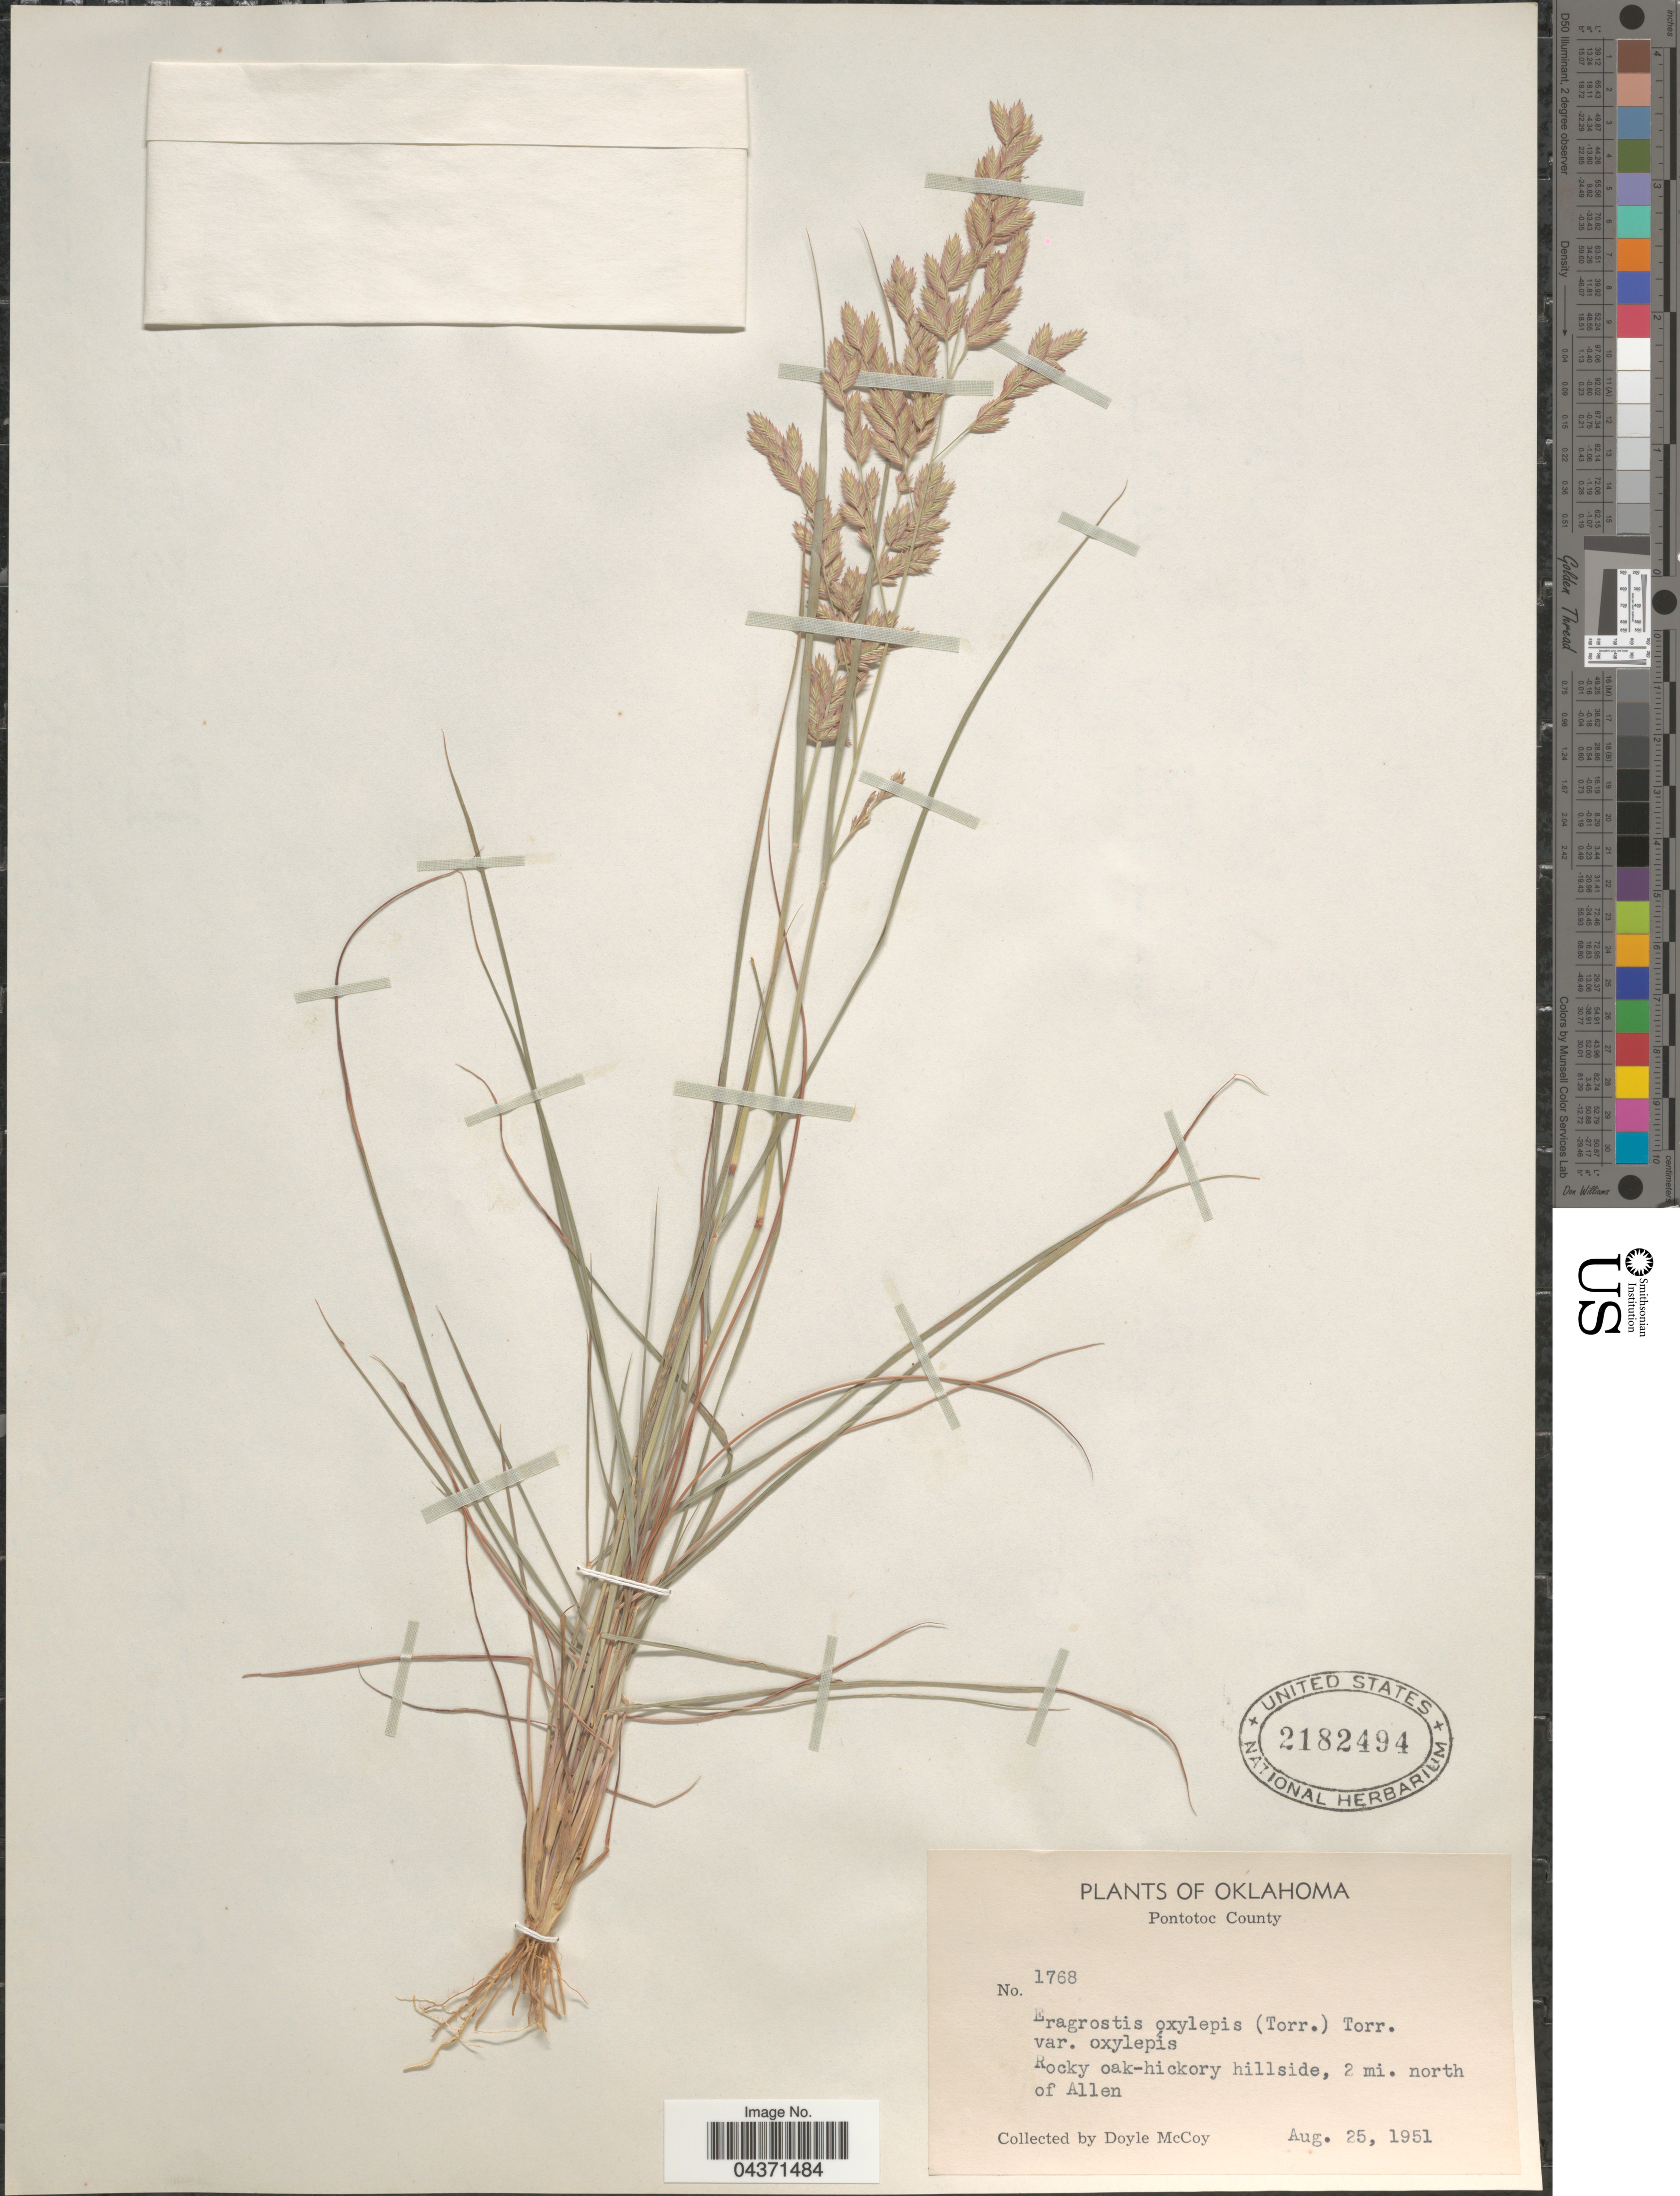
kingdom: Plantae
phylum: Tracheophyta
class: Liliopsida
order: Poales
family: Poaceae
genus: Eragrostis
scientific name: Eragrostis secundiflora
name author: J. Presl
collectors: D. McCoy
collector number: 1768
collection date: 1951-08-25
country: United States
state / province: Oklahoma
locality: Pontotoc County. Rocky oak-history hillside, 2 mi. north of Allen.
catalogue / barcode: US 2182494